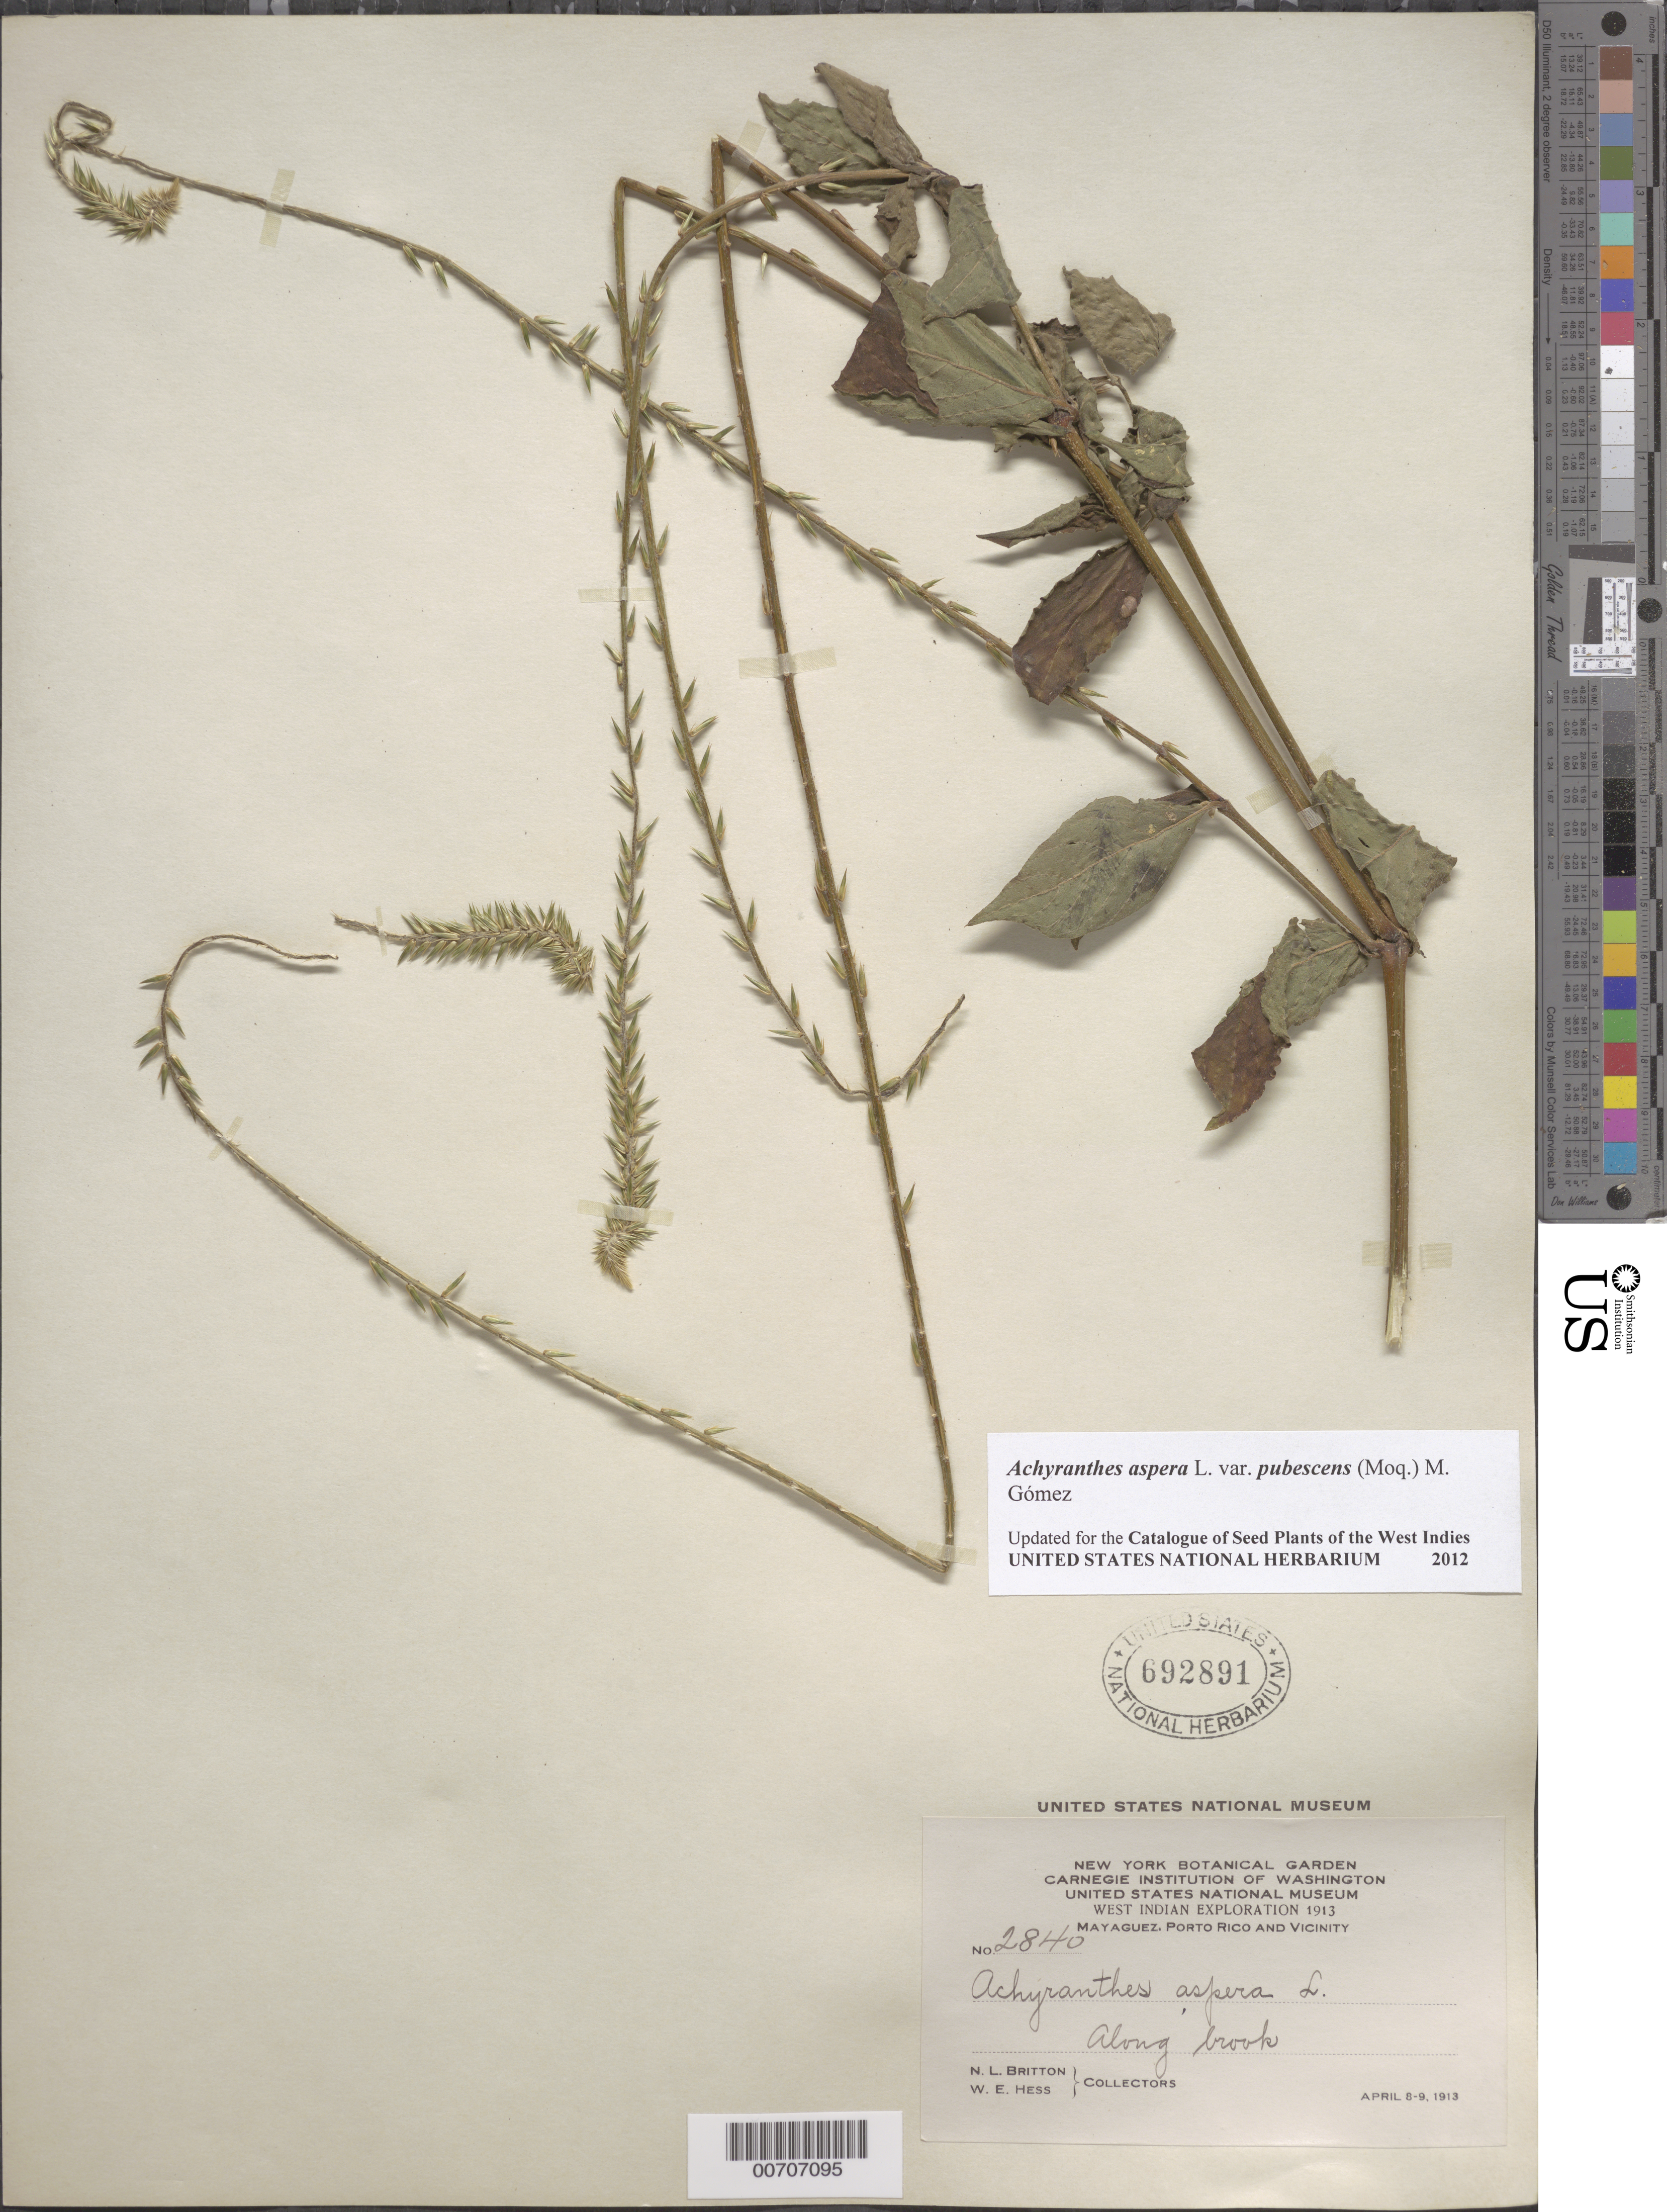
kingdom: Plantae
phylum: Tracheophyta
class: Magnoliopsida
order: Caryophyllales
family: Amaranthaceae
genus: Achyranthes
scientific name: Achyranthes aspera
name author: L.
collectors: N. Britton & W. Hess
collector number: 2840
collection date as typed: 08 Apr 1913 to 09 Apr 1913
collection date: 1913-04-08/1913-04-09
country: Puerto Rico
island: Greater Antilles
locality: Mayaguez, vic of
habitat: Along brook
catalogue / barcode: US 692891